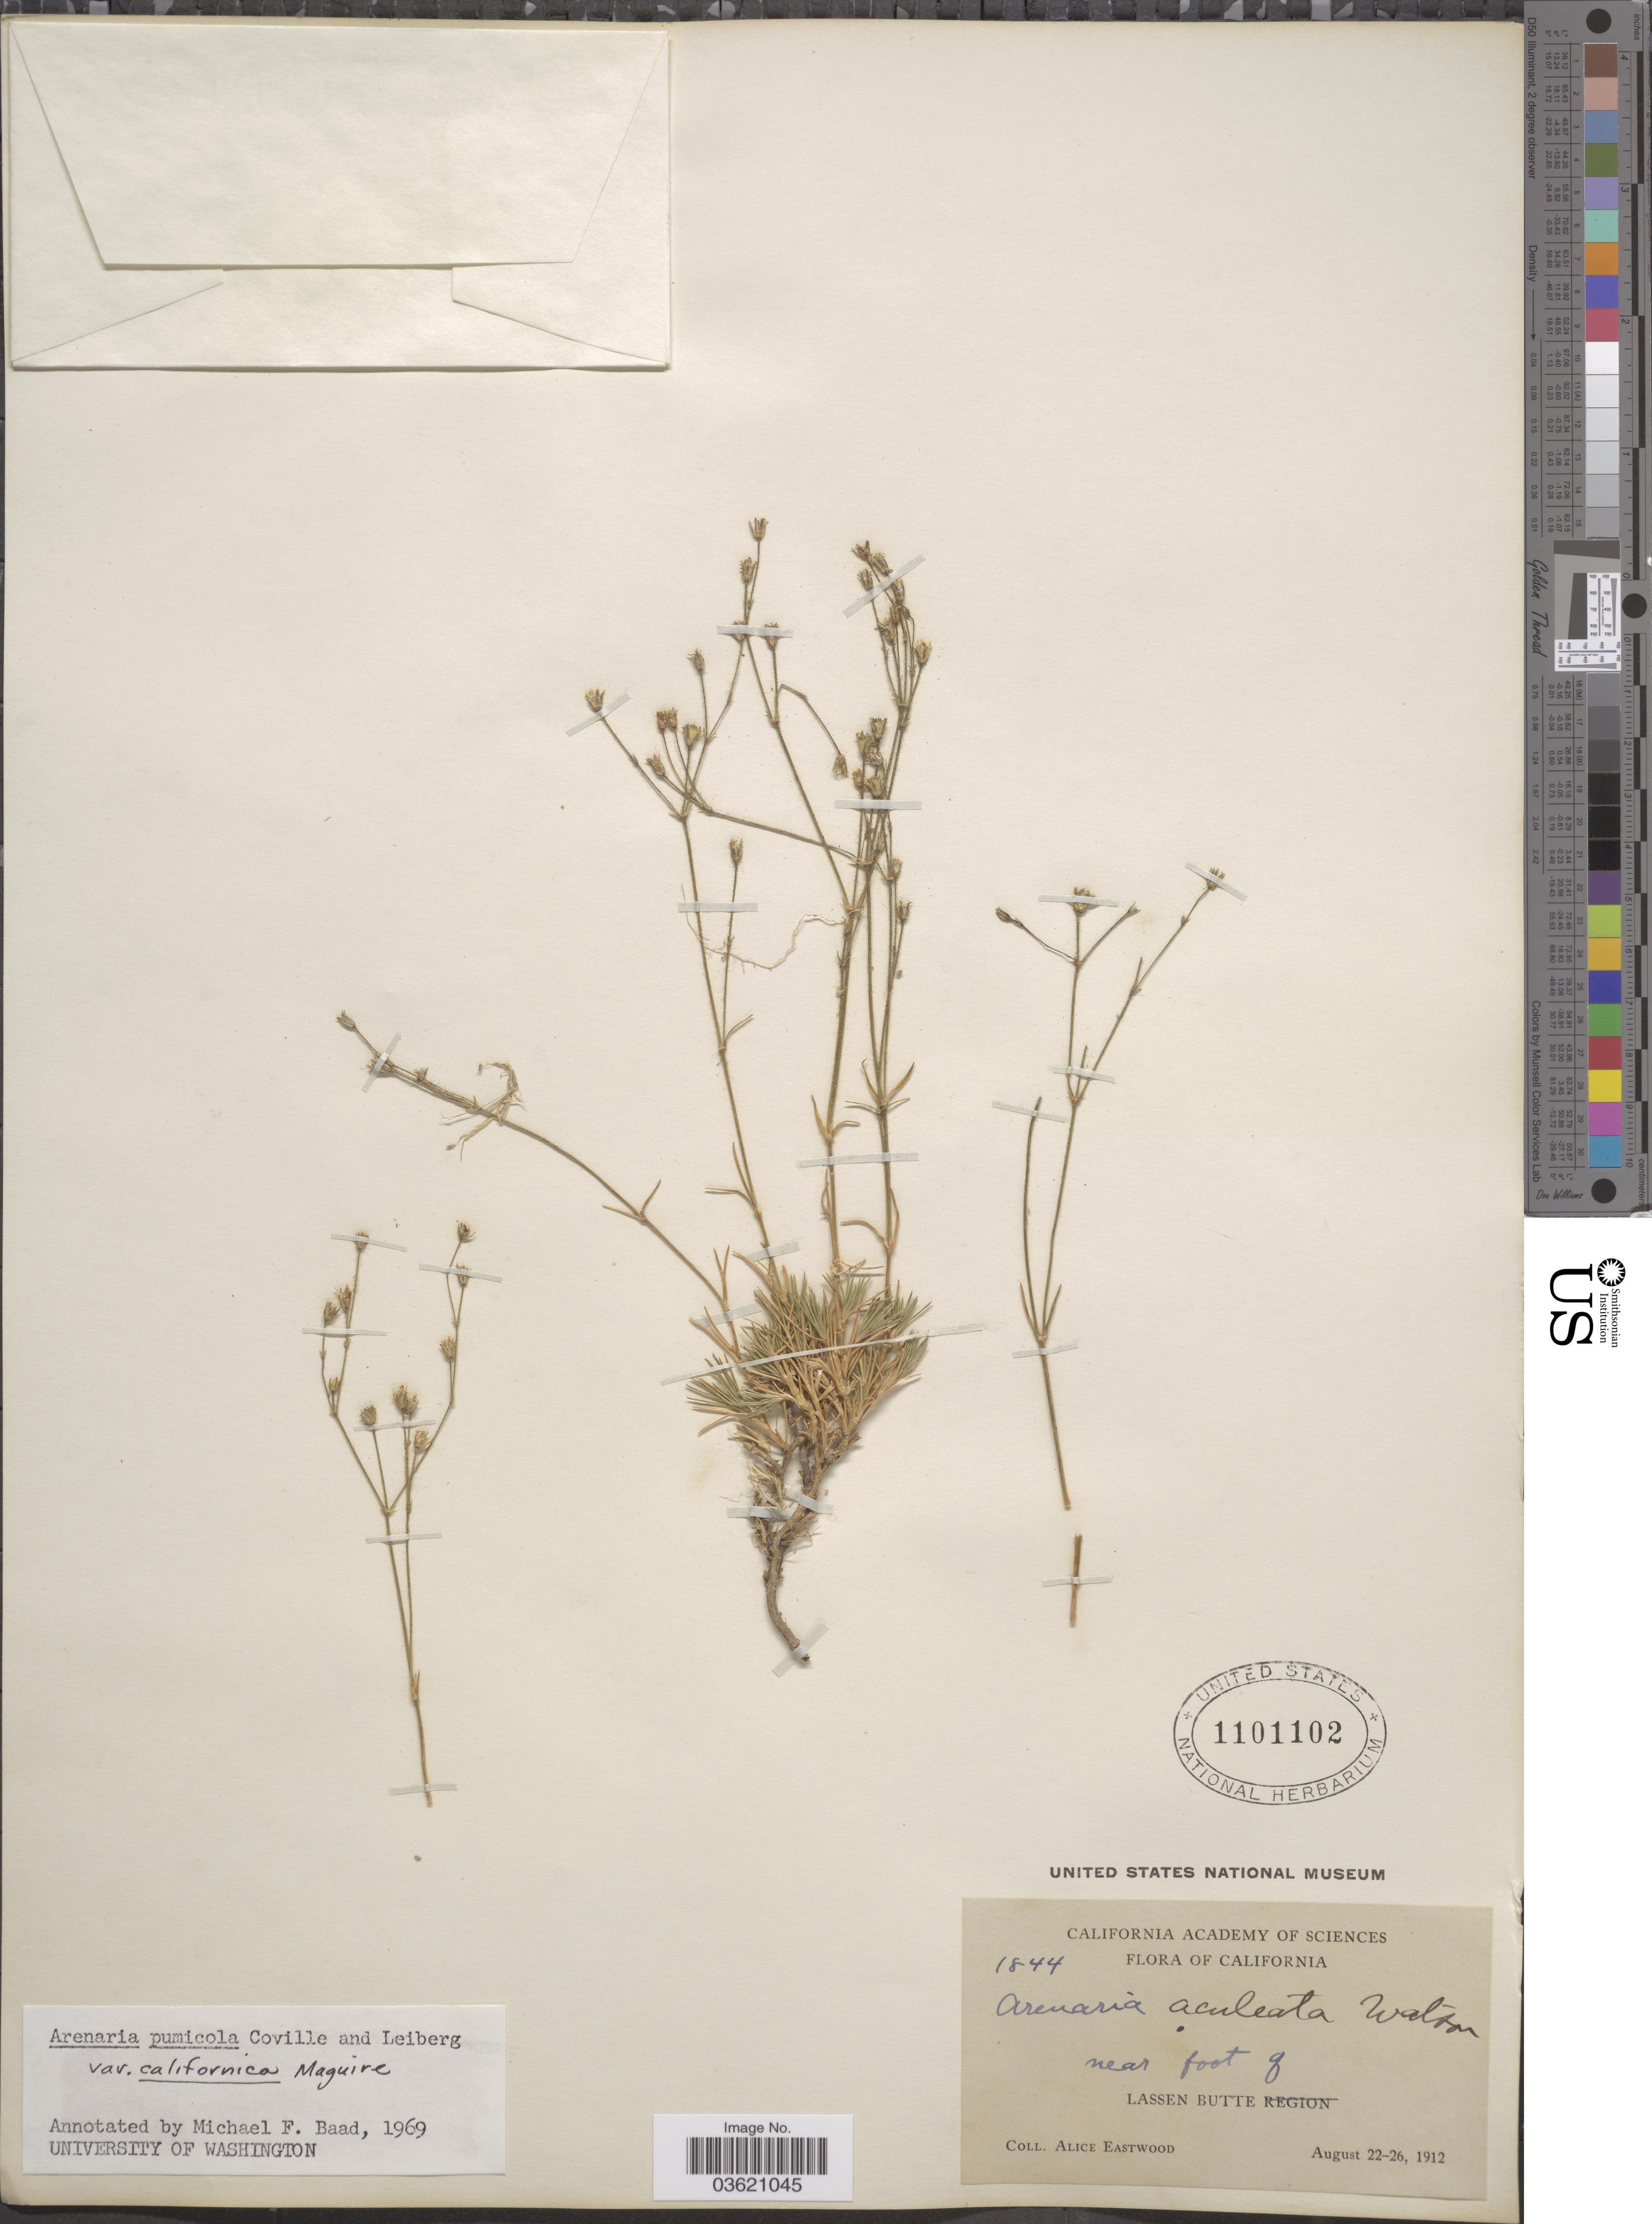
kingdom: Plantae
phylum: Tracheophyta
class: Magnoliopsida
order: Caryophyllales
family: Caryophyllaceae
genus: Eremogone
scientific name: Eremogone aculeata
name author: (S. Watson) Ikonn.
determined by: U.S. National Herbarium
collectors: A. Eastwood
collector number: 1844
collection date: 1912-08-22/1912-08-26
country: United States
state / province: California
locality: Near foot of Lassen Butte.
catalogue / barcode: US 1101102